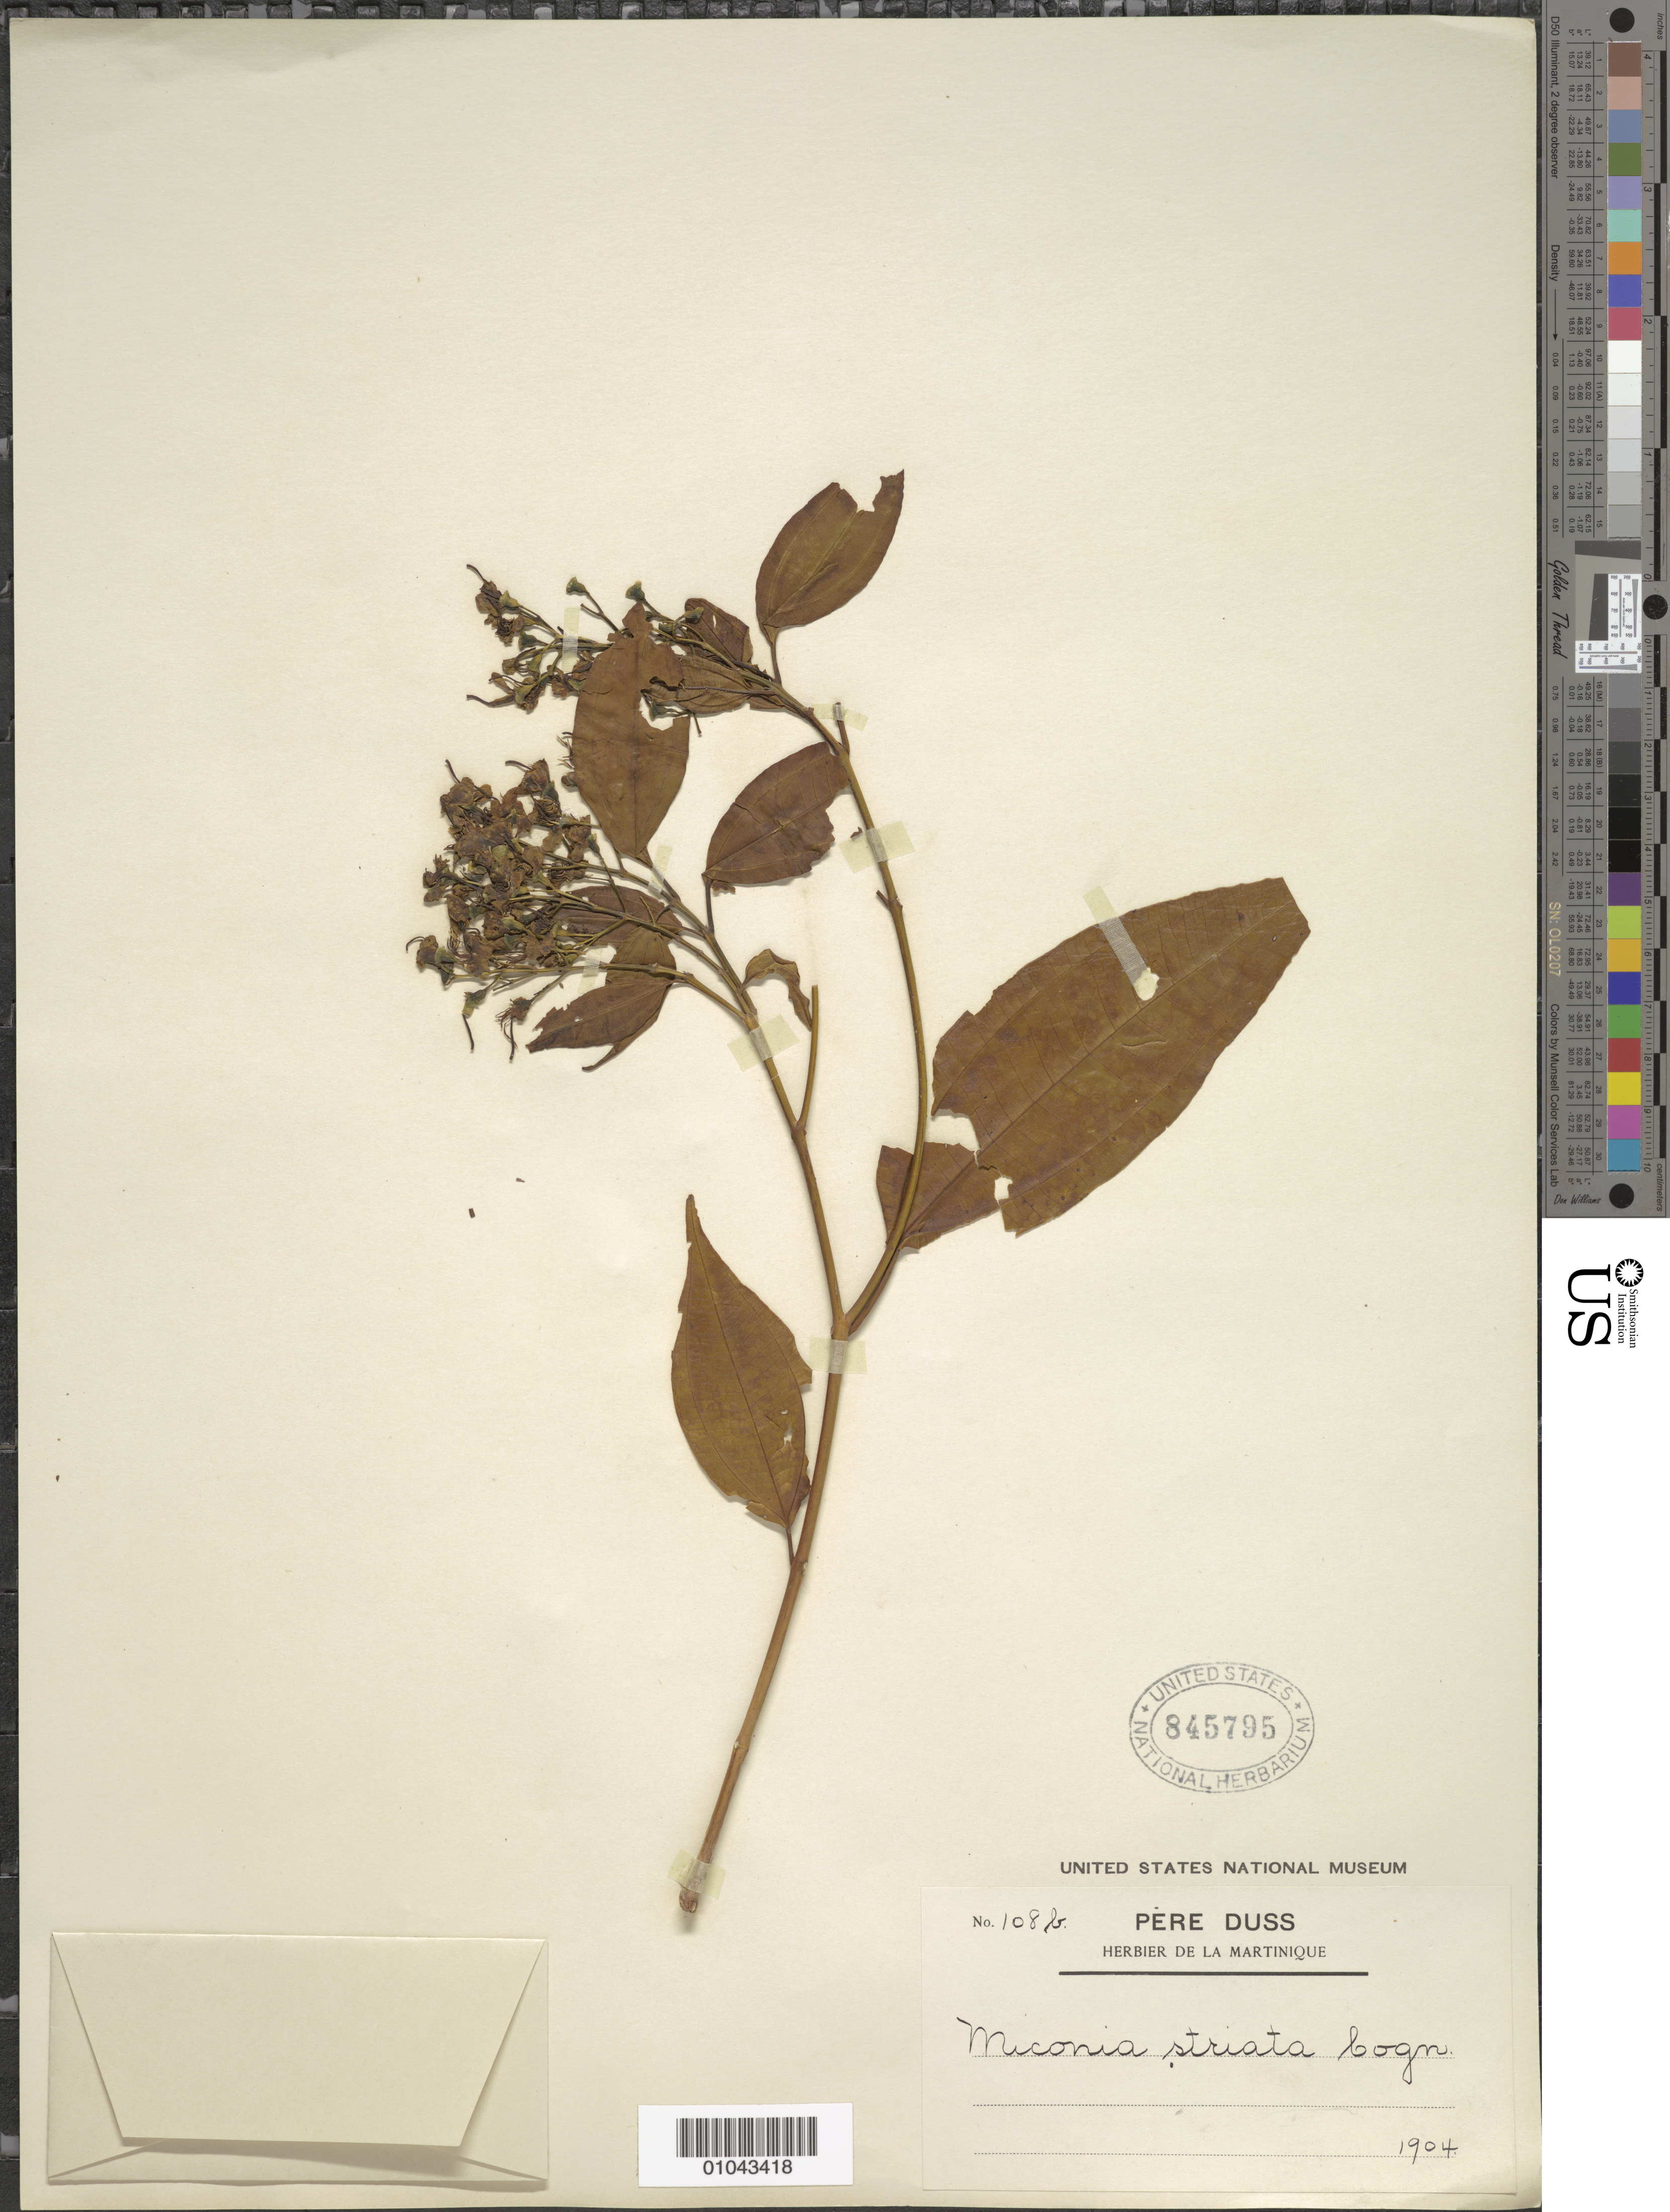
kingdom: Plantae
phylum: Tracheophyta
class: Magnoliopsida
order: Myrtales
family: Melastomataceae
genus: Miconia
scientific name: Miconia striata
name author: (Vahl) Cogn.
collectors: Père Duss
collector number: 108b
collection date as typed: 1904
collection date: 1904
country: Martinique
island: Martinique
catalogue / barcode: US 845795